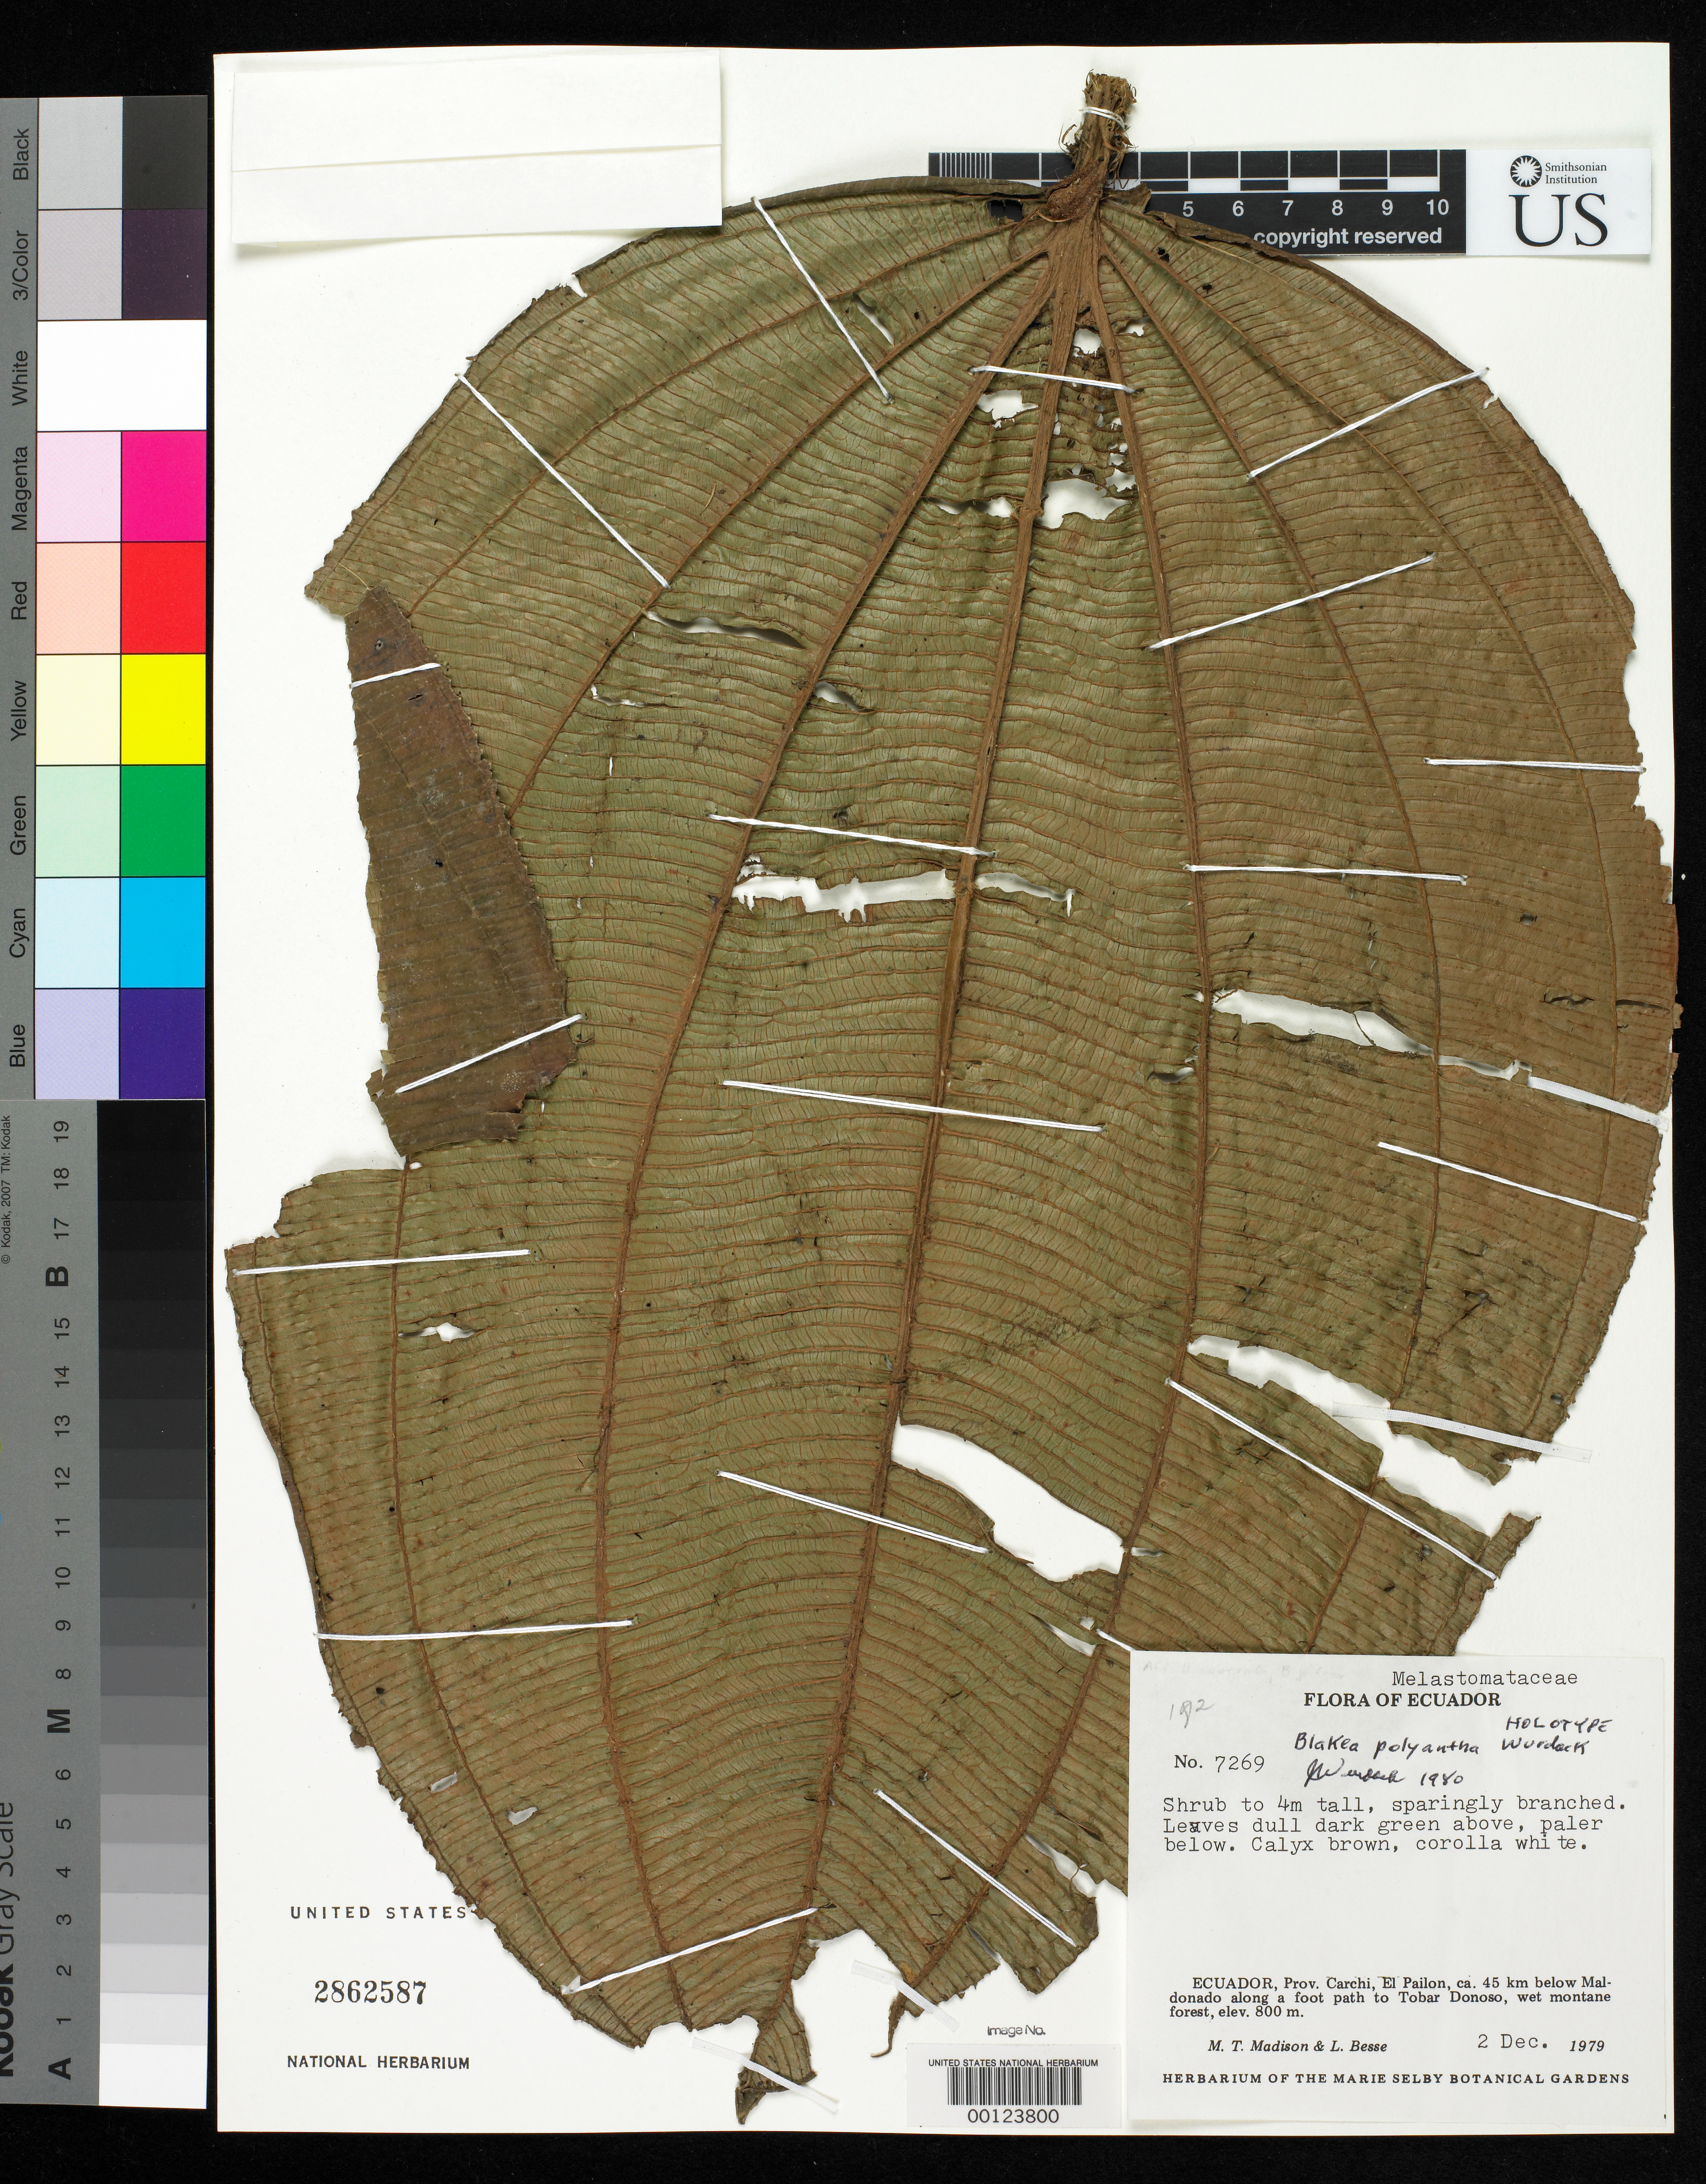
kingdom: Plantae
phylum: Tracheophyta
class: Magnoliopsida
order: Myrtales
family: Melastomataceae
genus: Blakea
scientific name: Blakea polyantha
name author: Wurdack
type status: Holotype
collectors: M. T. Madison & Libby Besse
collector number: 7269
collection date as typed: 02 Dec 1979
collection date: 1979-12-02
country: Ecuador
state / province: Carchi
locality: El Pailon.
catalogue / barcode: US 2862587